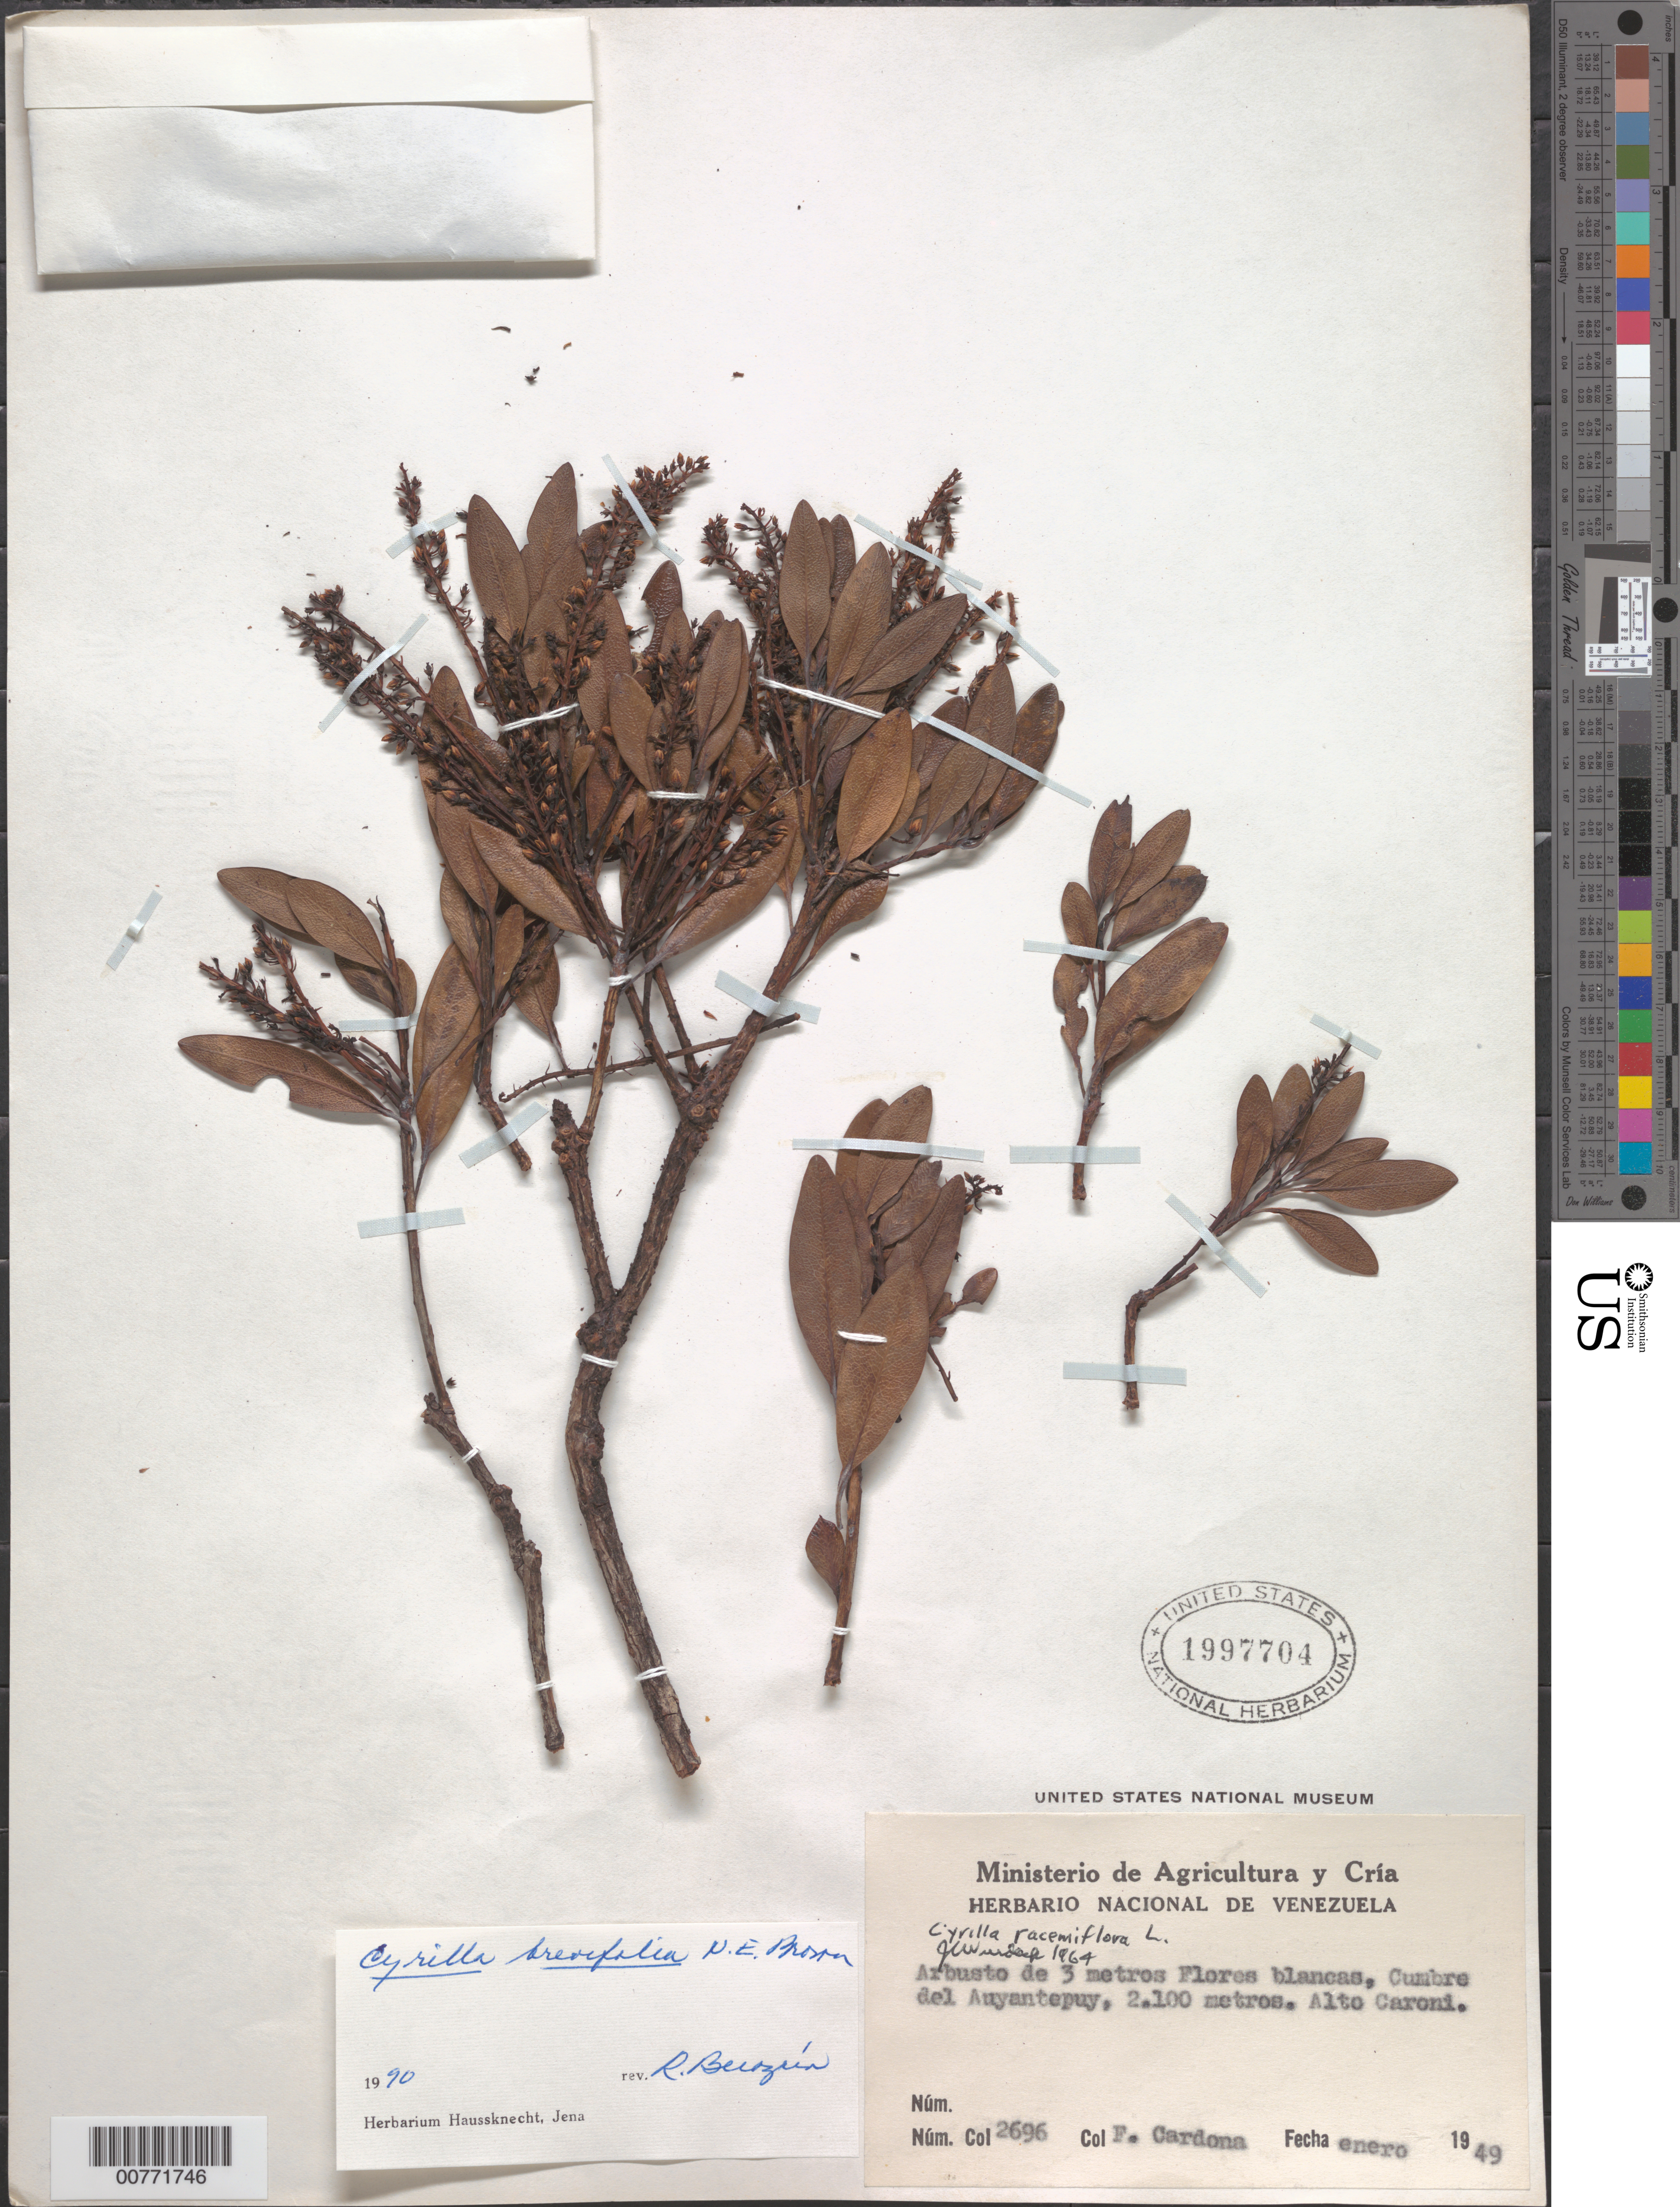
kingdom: Plantae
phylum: Tracheophyta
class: Magnoliopsida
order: Ericales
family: Cyrillaceae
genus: Cyrilla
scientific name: Cyrilla brevifolia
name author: N.E. Br.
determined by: Berozain, R.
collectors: F. Cardona Puig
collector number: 2696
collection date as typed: Jan-49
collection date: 1949-01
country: Venezuela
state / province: Bolívar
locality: Cerro Auyantepuí, cumbre, Alto Río Caroní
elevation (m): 2100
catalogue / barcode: US 1997704